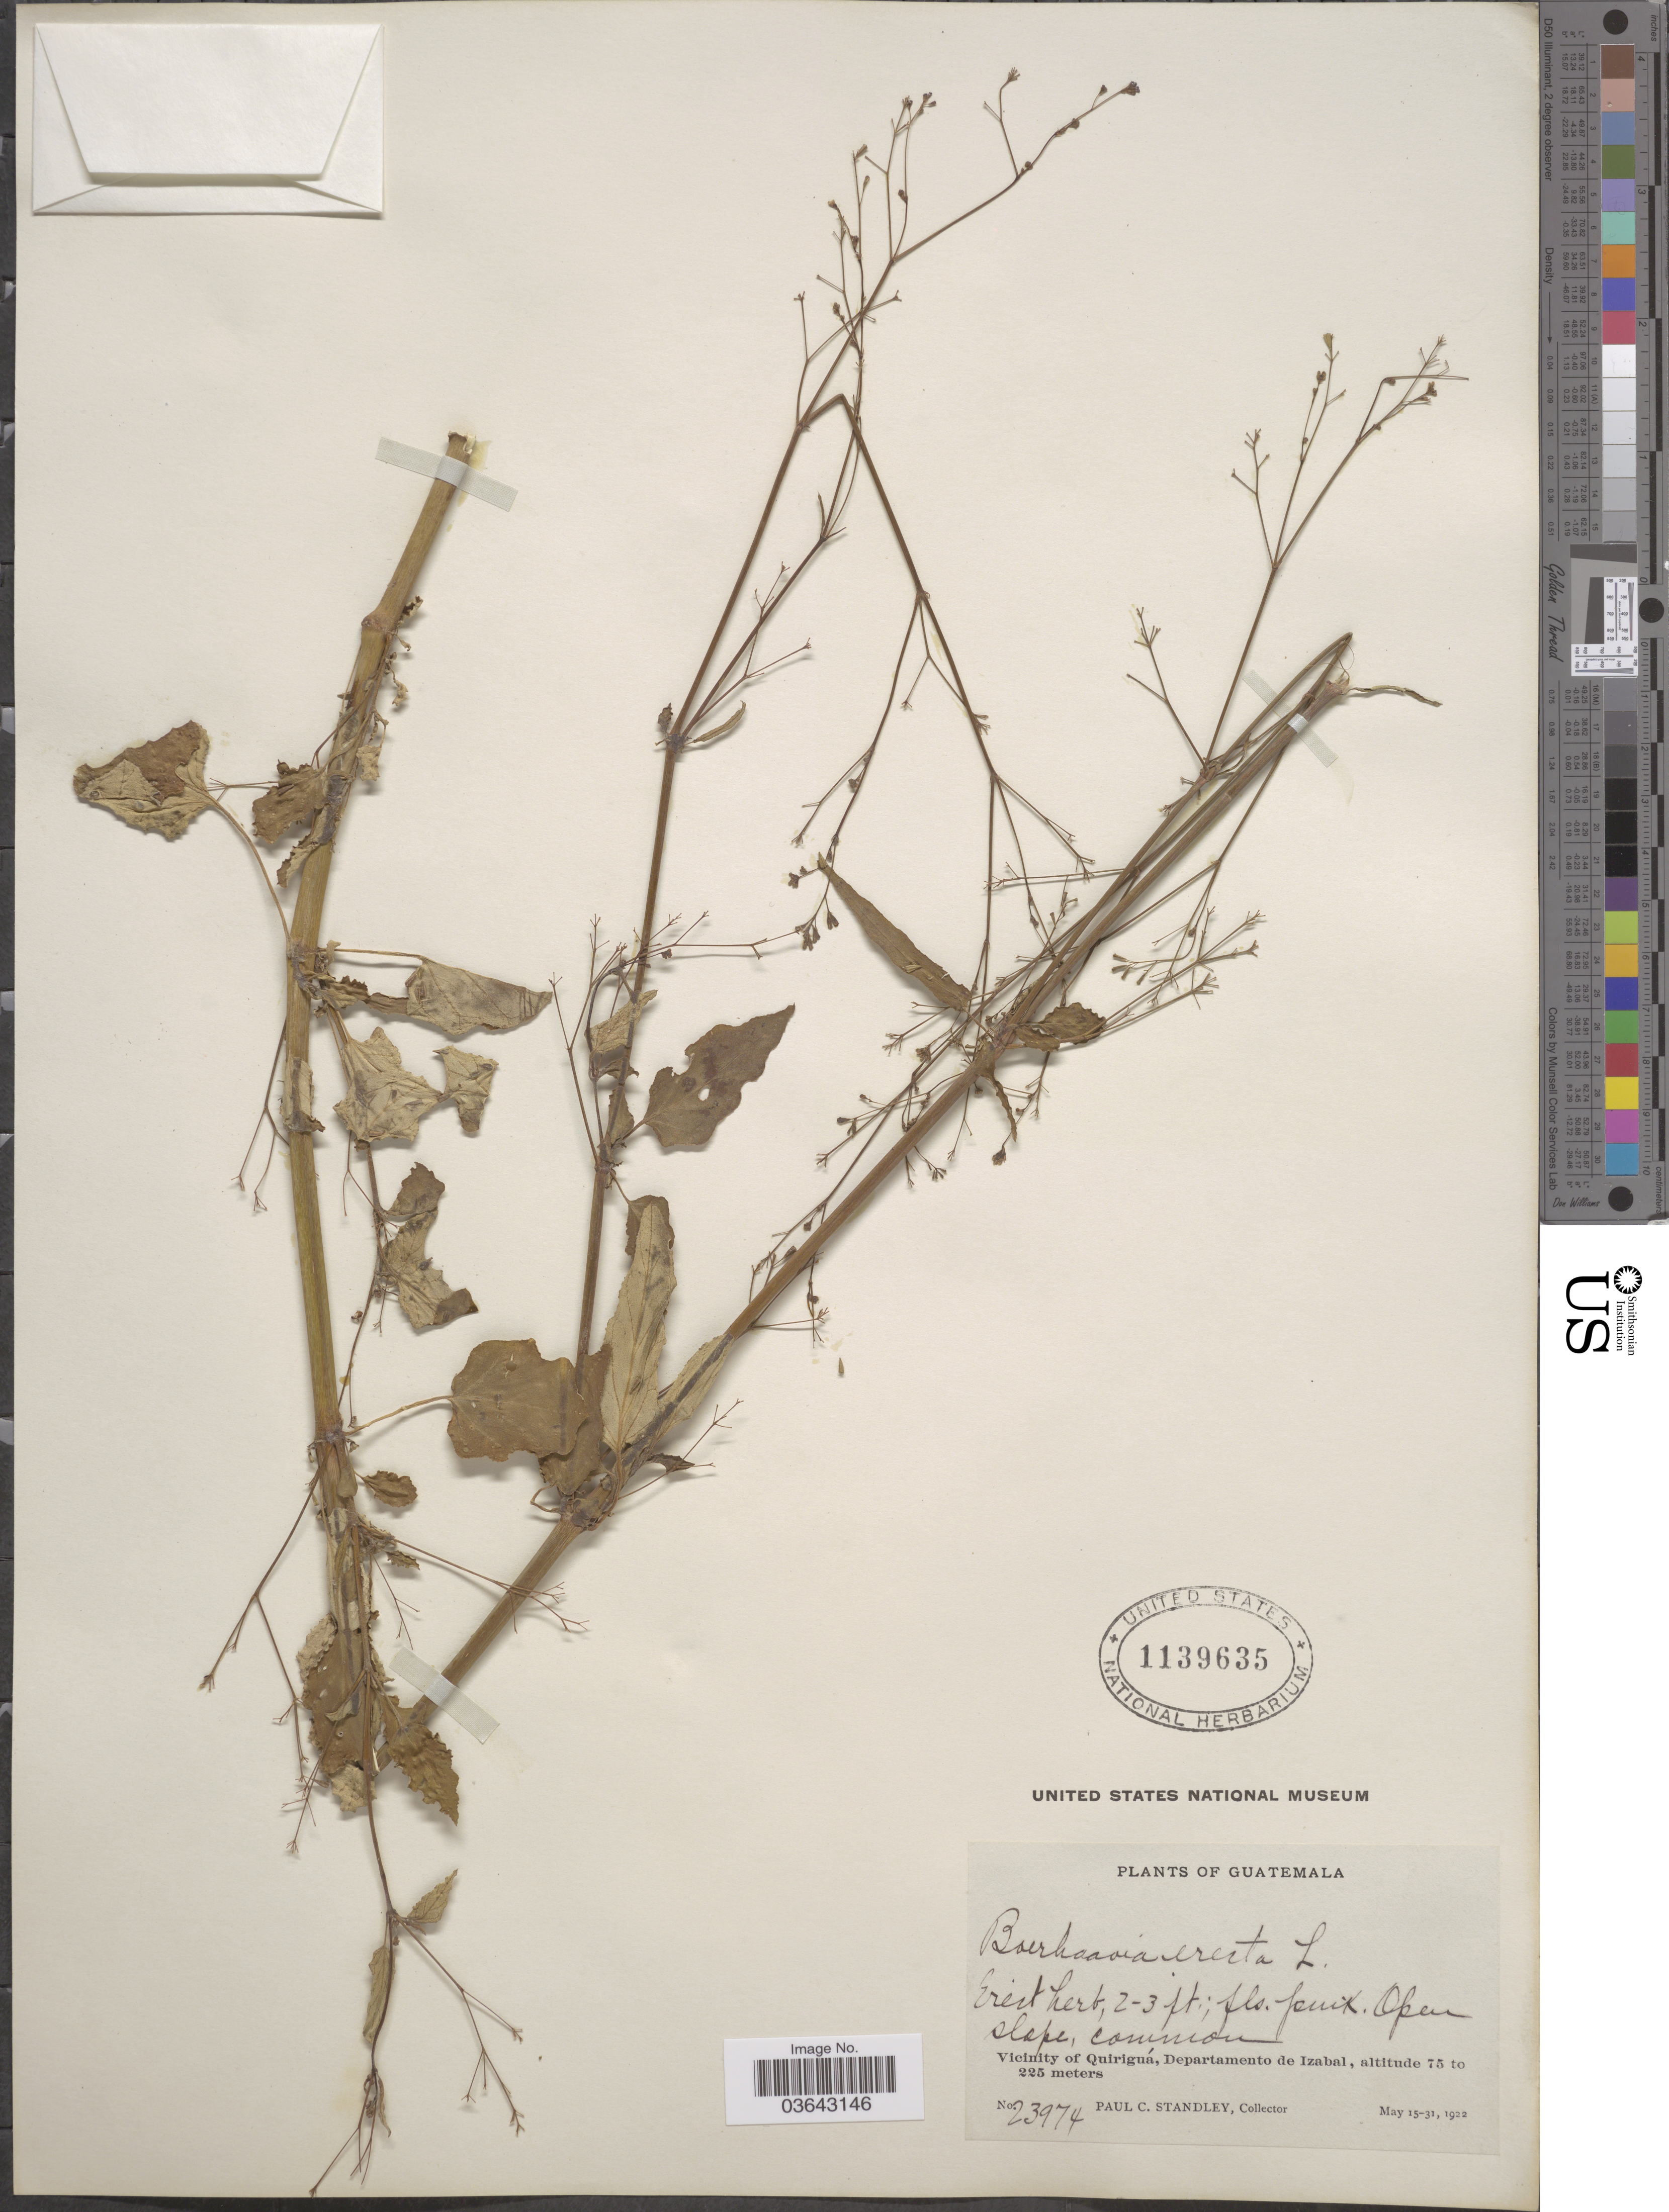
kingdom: Plantae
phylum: Tracheophyta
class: Magnoliopsida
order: Caryophyllales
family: Nyctaginaceae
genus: Boerhavia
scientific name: Boerhavia erecta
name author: L.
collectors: P. C. Standley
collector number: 23974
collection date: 1922-05-15/1922-05-31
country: Guatemala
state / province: Izabal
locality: Vicinity of Quiriguá, Departamento de Izabal.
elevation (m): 75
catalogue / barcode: US 1139635